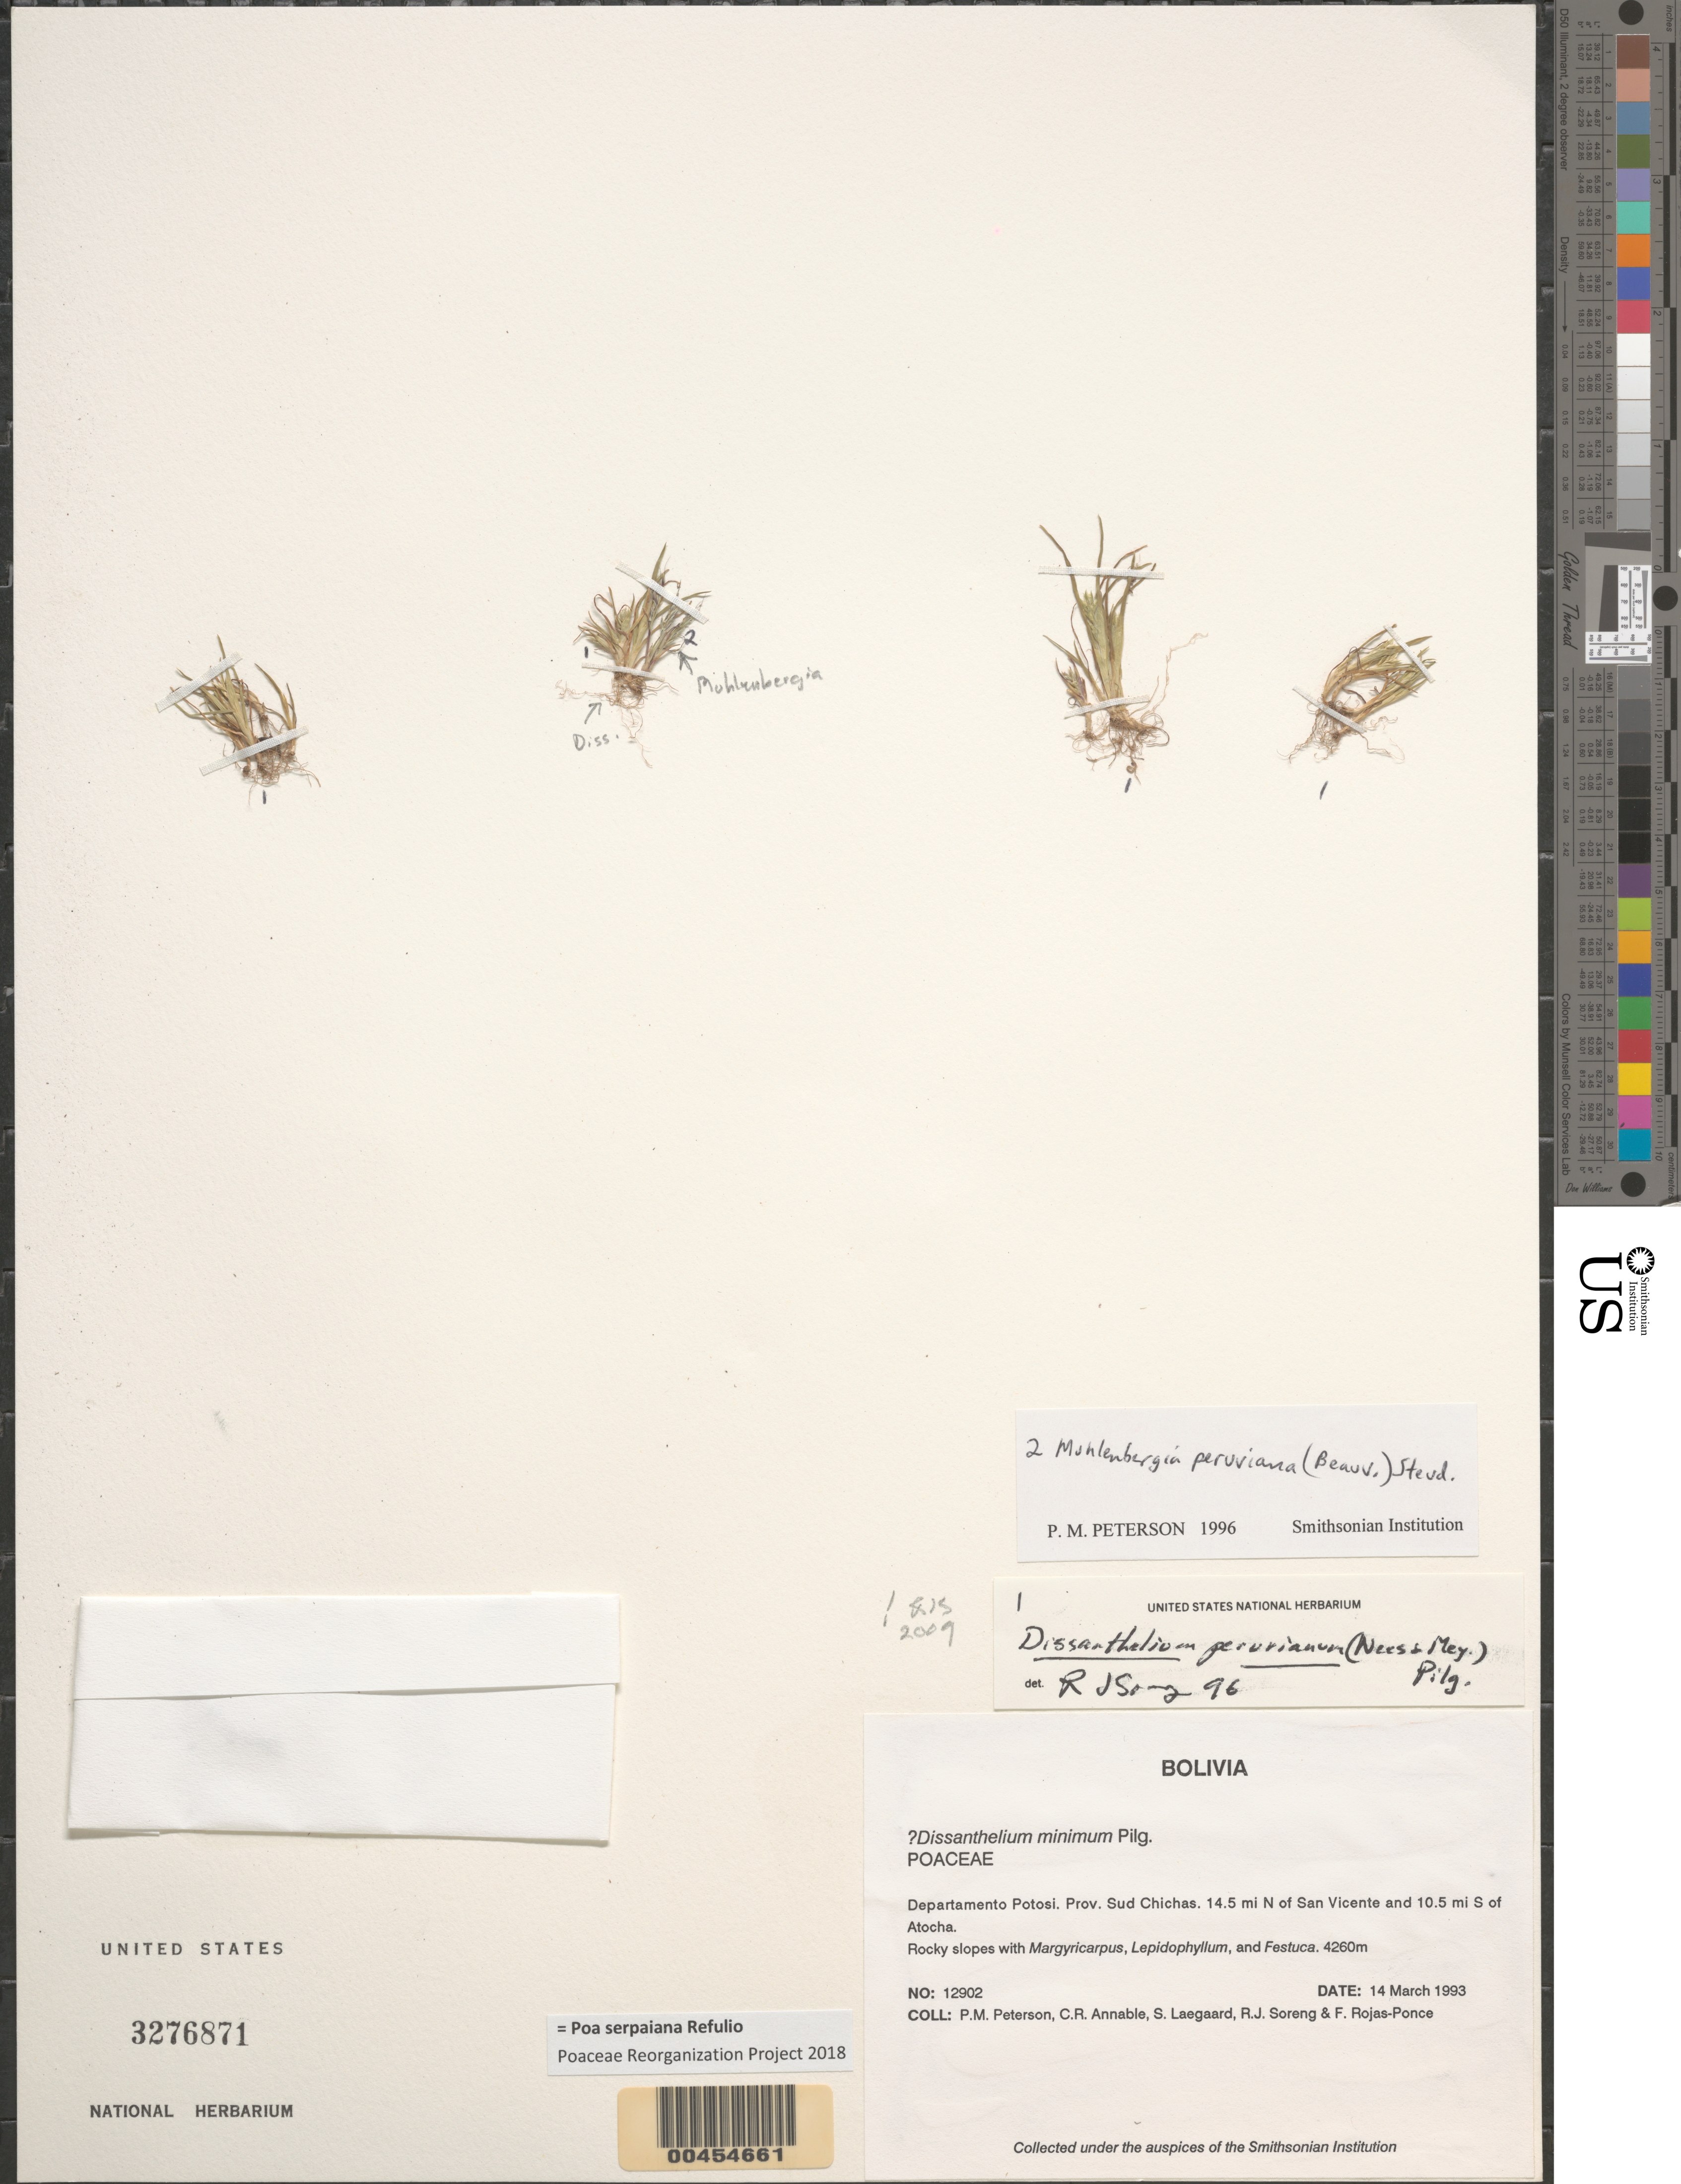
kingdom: Plantae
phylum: Tracheophyta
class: Liliopsida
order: Poales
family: Poaceae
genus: Poa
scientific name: Poa serpaiana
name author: Refulio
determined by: Poaceae Reorganization Project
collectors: P. M. Peterson et al.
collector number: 12902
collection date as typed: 14 Mar 1993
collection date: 1993-03-14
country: Bolivia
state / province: Potosí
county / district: Sud Chichas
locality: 14.5 mi N of San Vicente and 10.5 mi S of Atocha.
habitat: Rocky slopes with Margyricarpus, Lepidophyllum, and Festuca.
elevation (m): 4260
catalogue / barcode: US 3276871